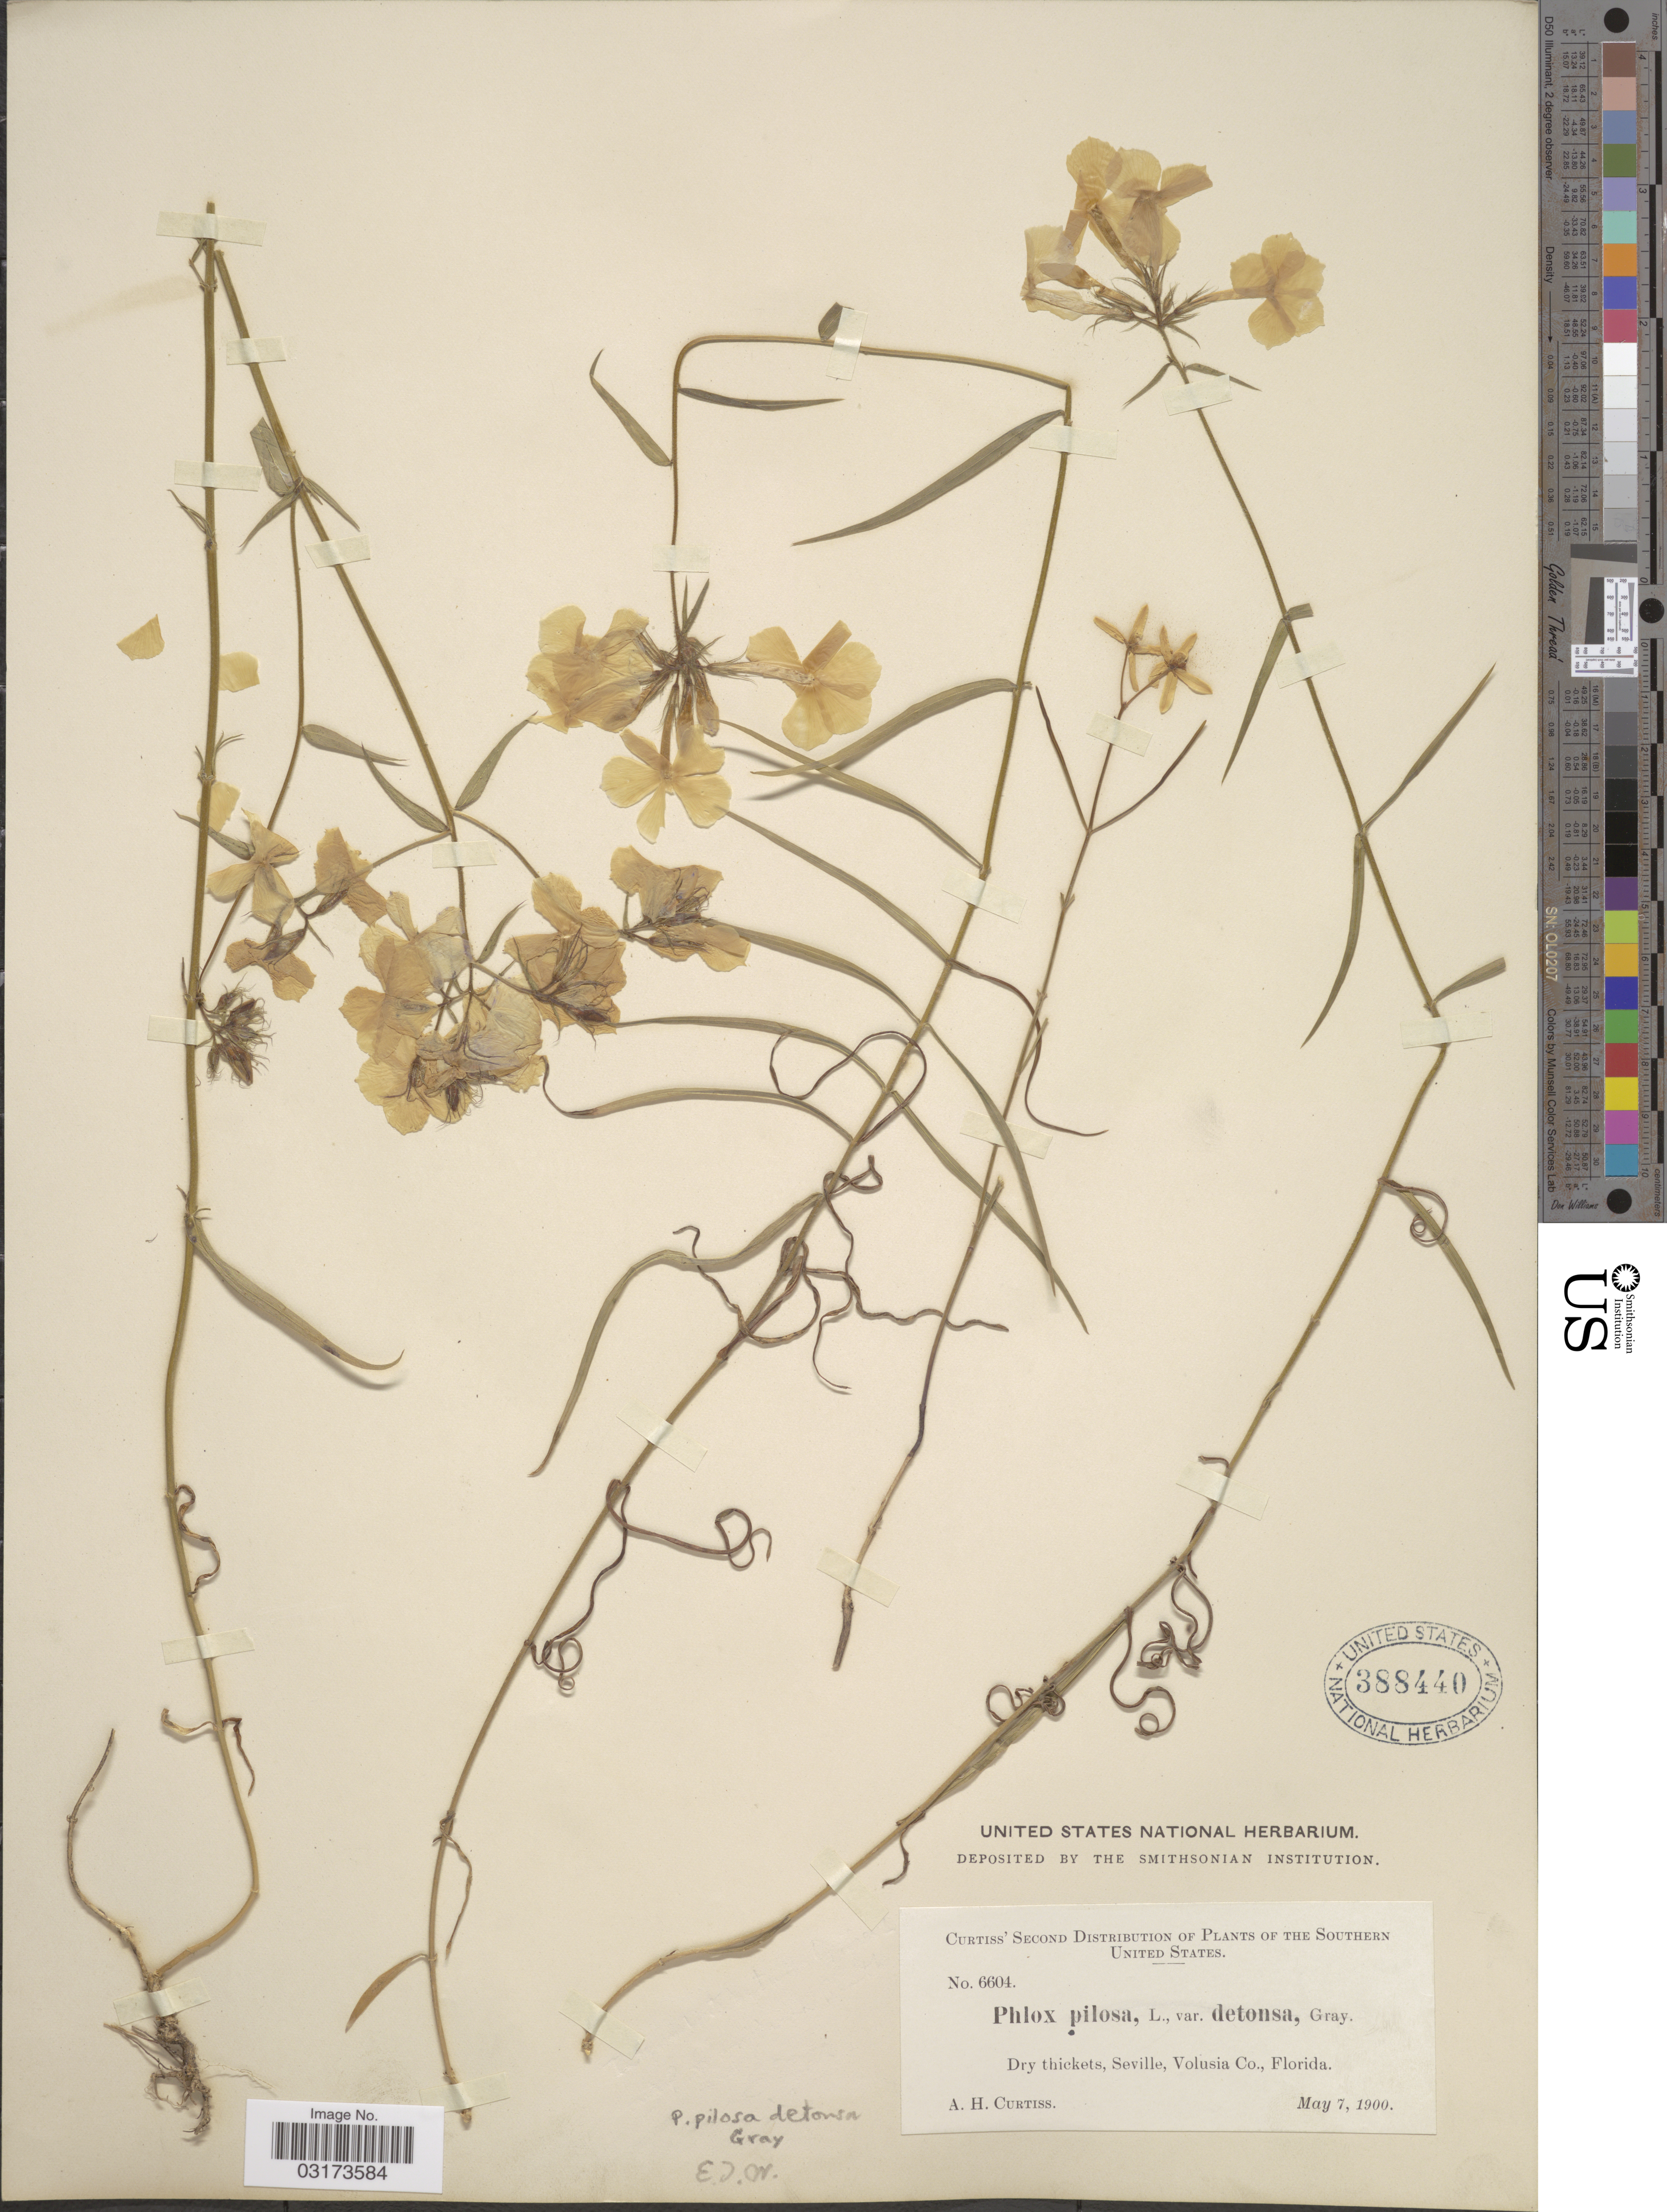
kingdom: Plantae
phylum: Tracheophyta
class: Magnoliopsida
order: Ericales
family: Polemoniaceae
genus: Phlox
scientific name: Phlox pilosa var. detonsa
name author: A. Gray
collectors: A. H. Curtiss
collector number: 6604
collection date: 1900-05-07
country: United States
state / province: Florida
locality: Southern United States. Dry thickets, Seville, Volusia Co.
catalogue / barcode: US 388440